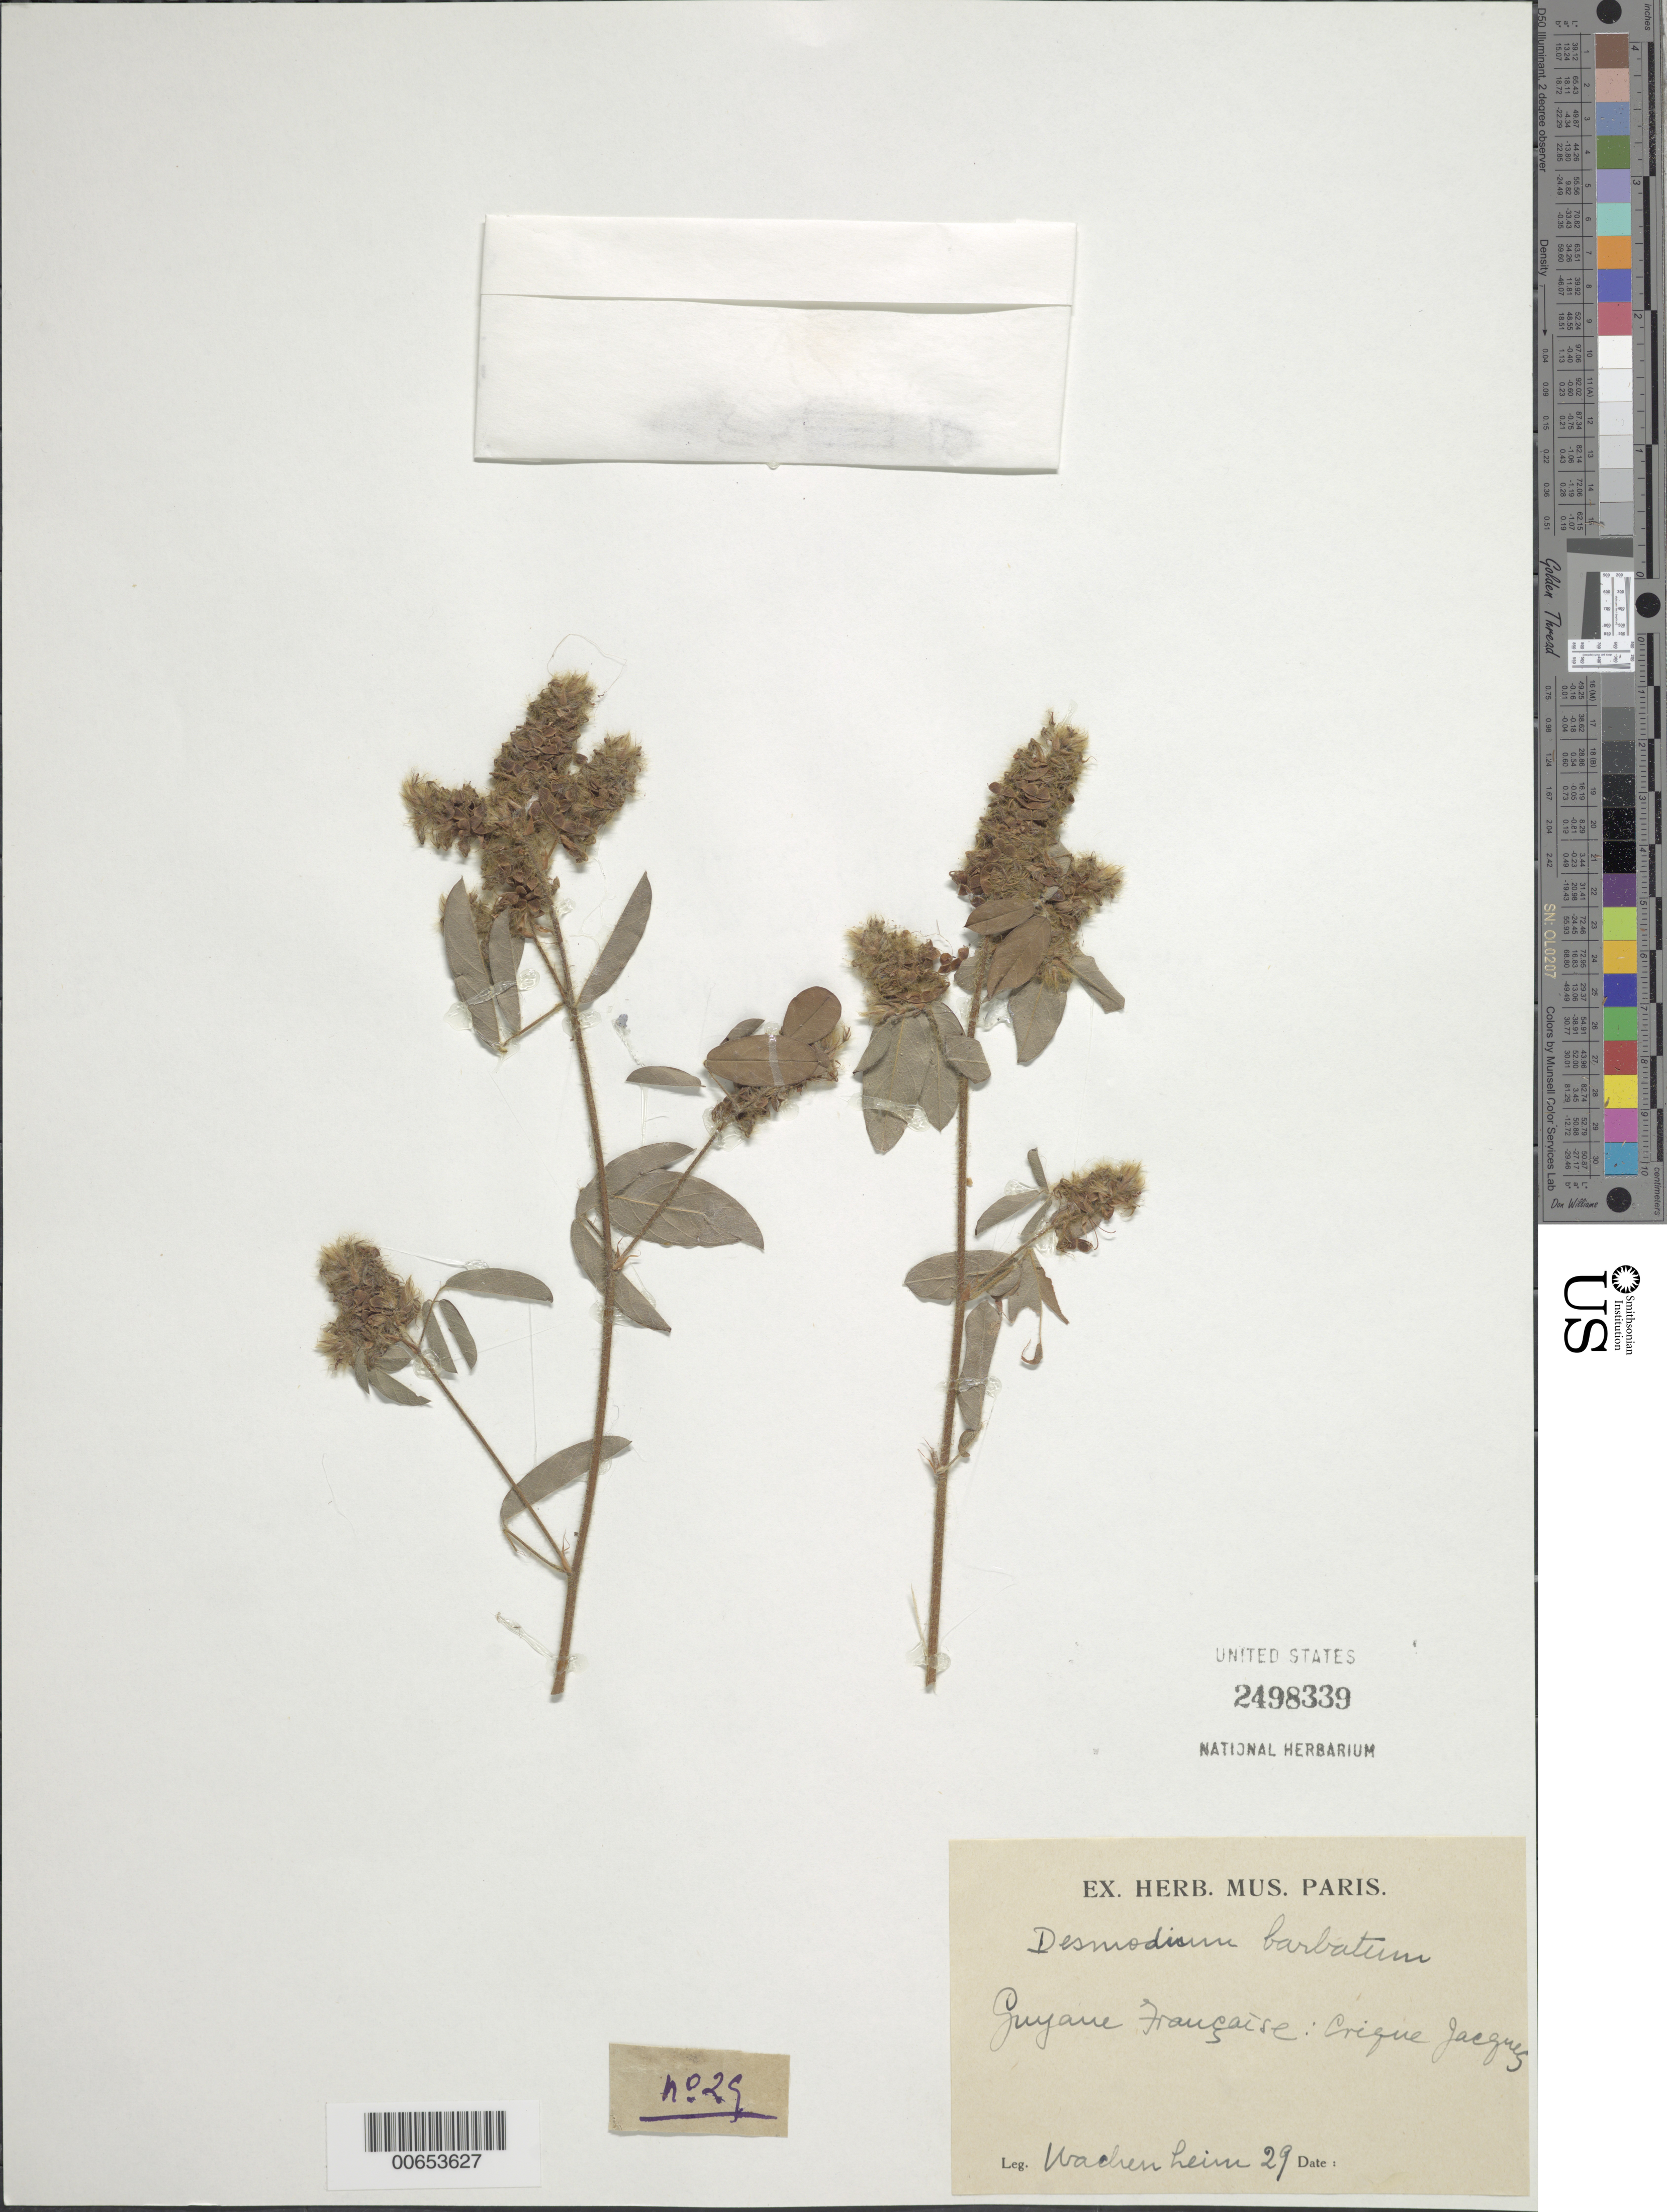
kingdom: Plantae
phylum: Tracheophyta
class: Magnoliopsida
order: Fabales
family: Fabaceae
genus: Grona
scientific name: Grona barbata var. barbata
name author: (L.) H. Ohashi & K. Ohashi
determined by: Strong, Mark T., (BOT), Smithsonian Institution - National Museum of Natural History (UNITED STATES)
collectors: G. Wachenheim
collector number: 29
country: French Guiana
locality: Crique Jacques, Bassin de la Mana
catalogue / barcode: US 2498339